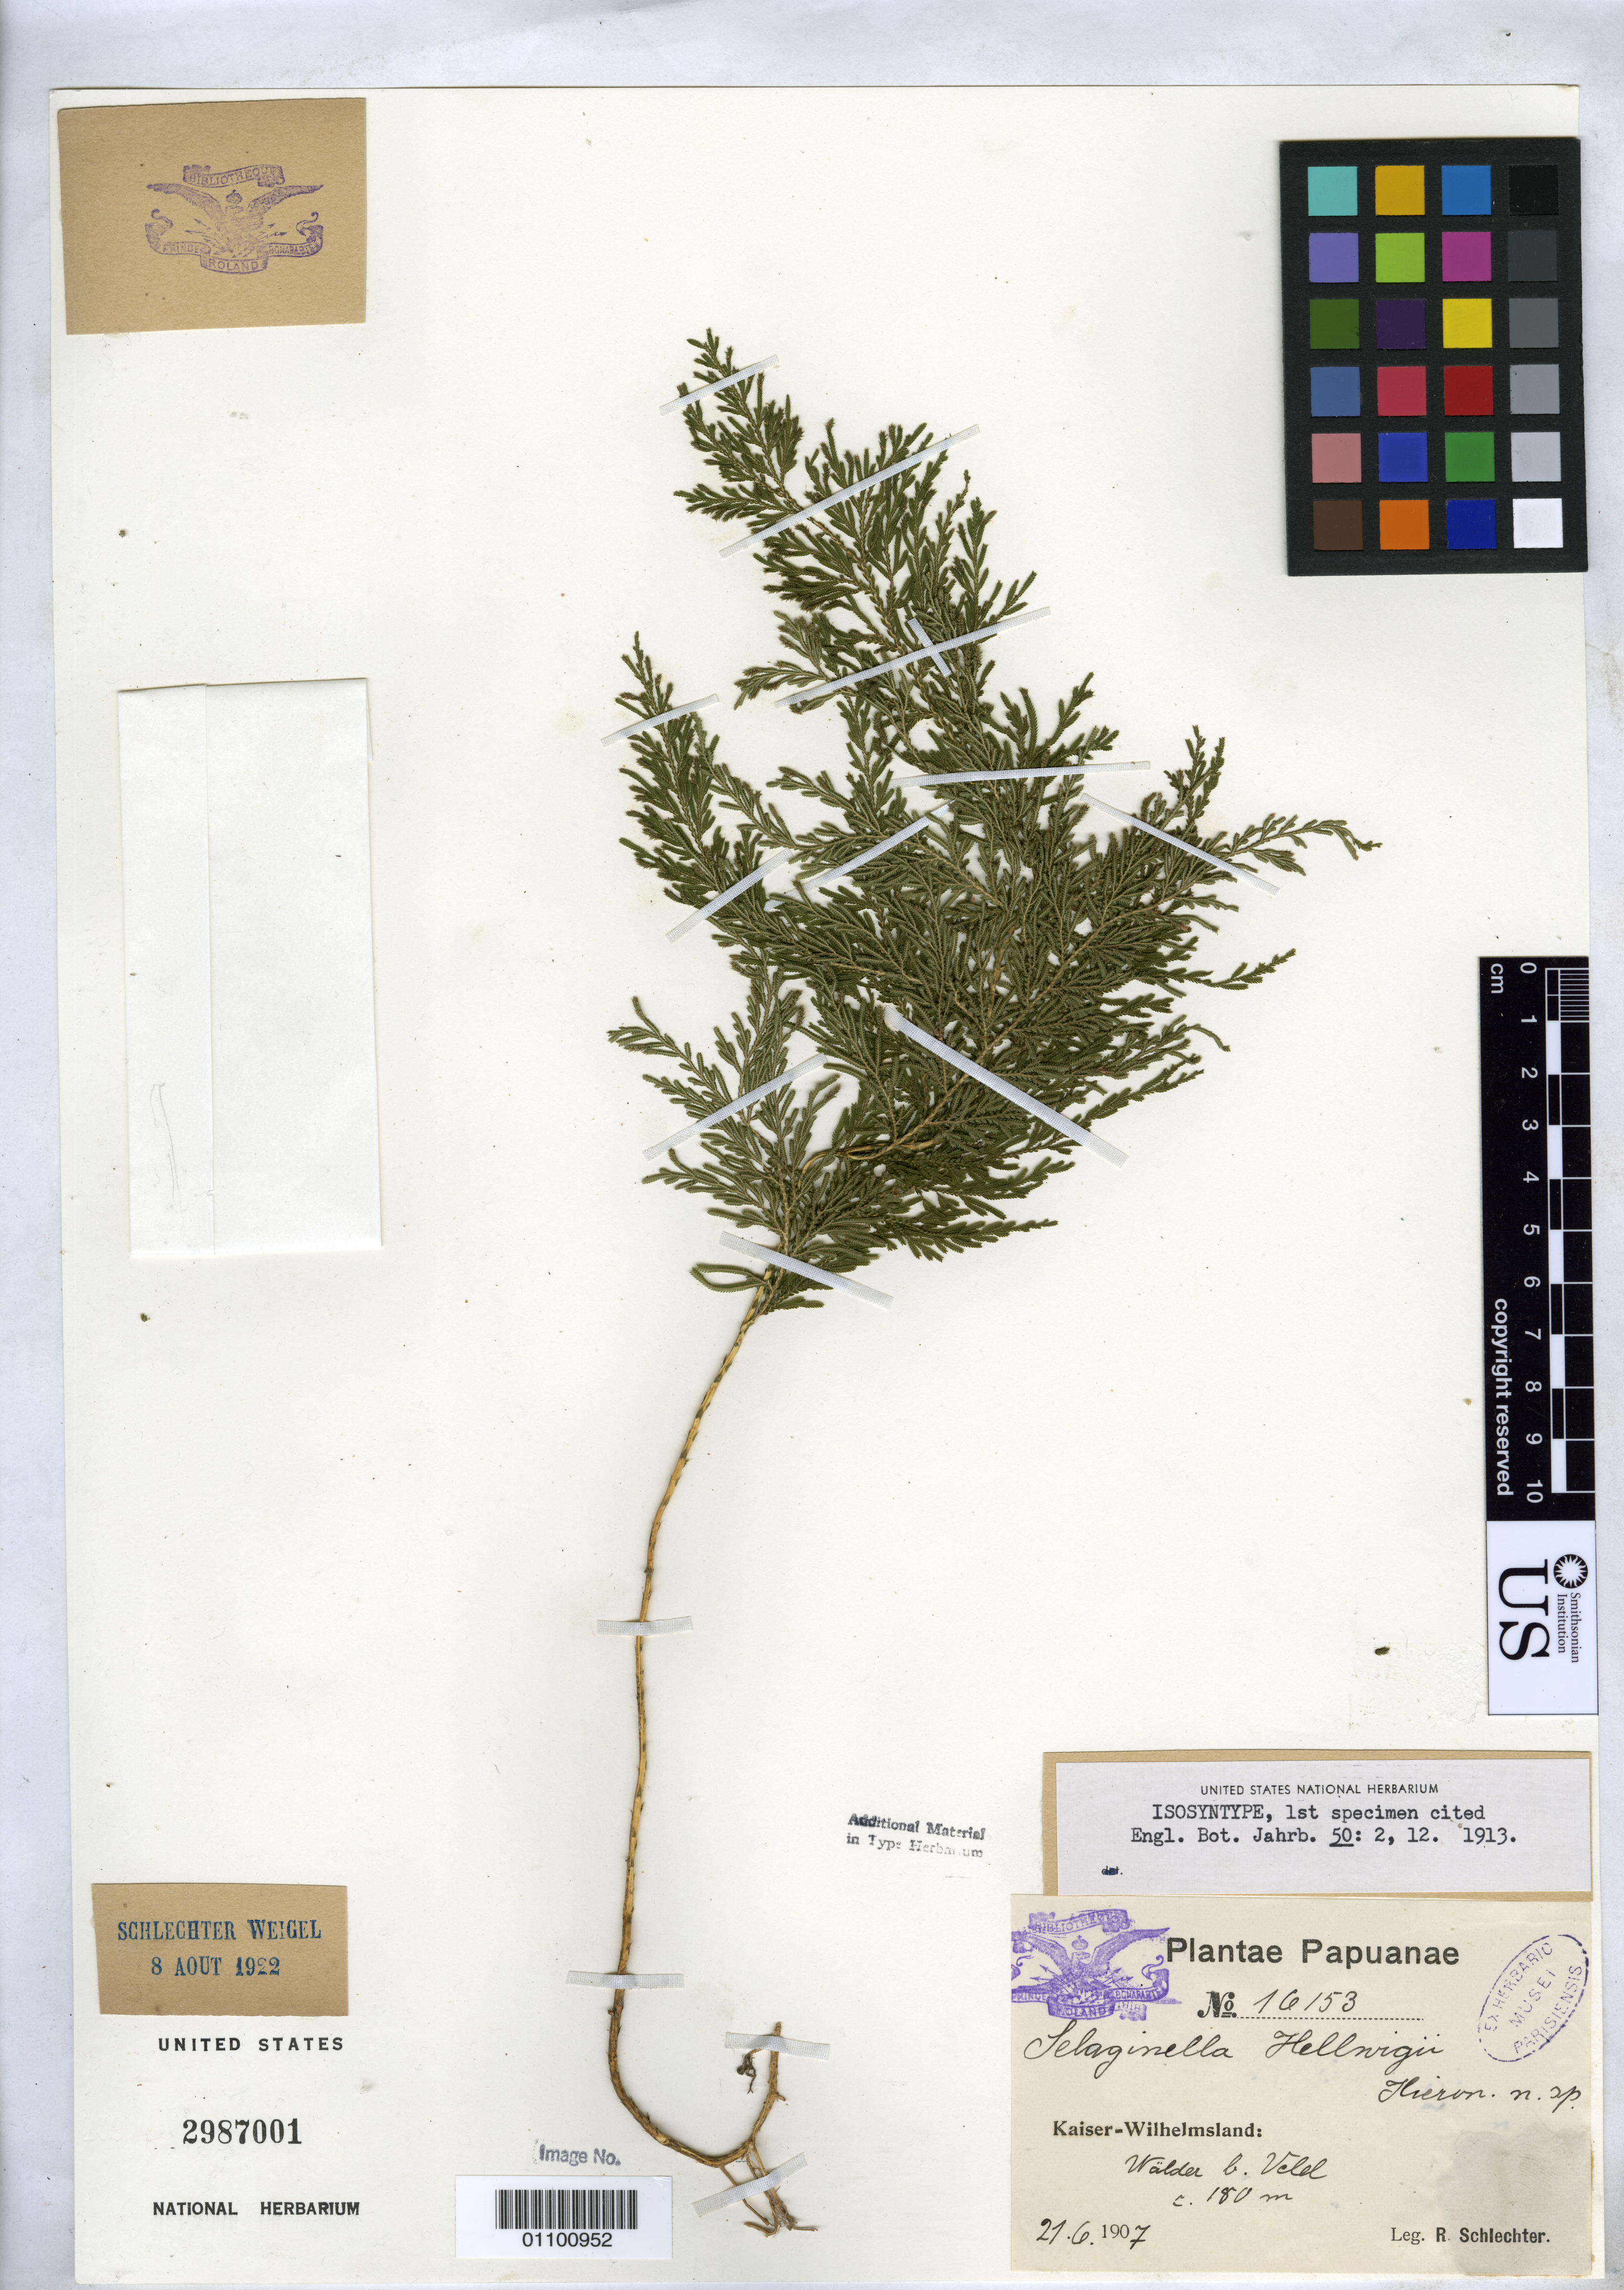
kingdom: Plantae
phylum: Tracheophyta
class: Lycopodiopsida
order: Selaginellales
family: Selaginellaceae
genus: Selaginella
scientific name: Selaginella hellwigii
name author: Hieron. in Lauterb.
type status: Isosyntype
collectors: F. R. R. Schlechter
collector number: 17797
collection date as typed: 21 Jun 1907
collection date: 1907-06-21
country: Papua New Guinea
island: New Guinea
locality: Kaiser- Wilhelmsland, in den waldern des von Kelel.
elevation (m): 180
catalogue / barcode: US 2987001